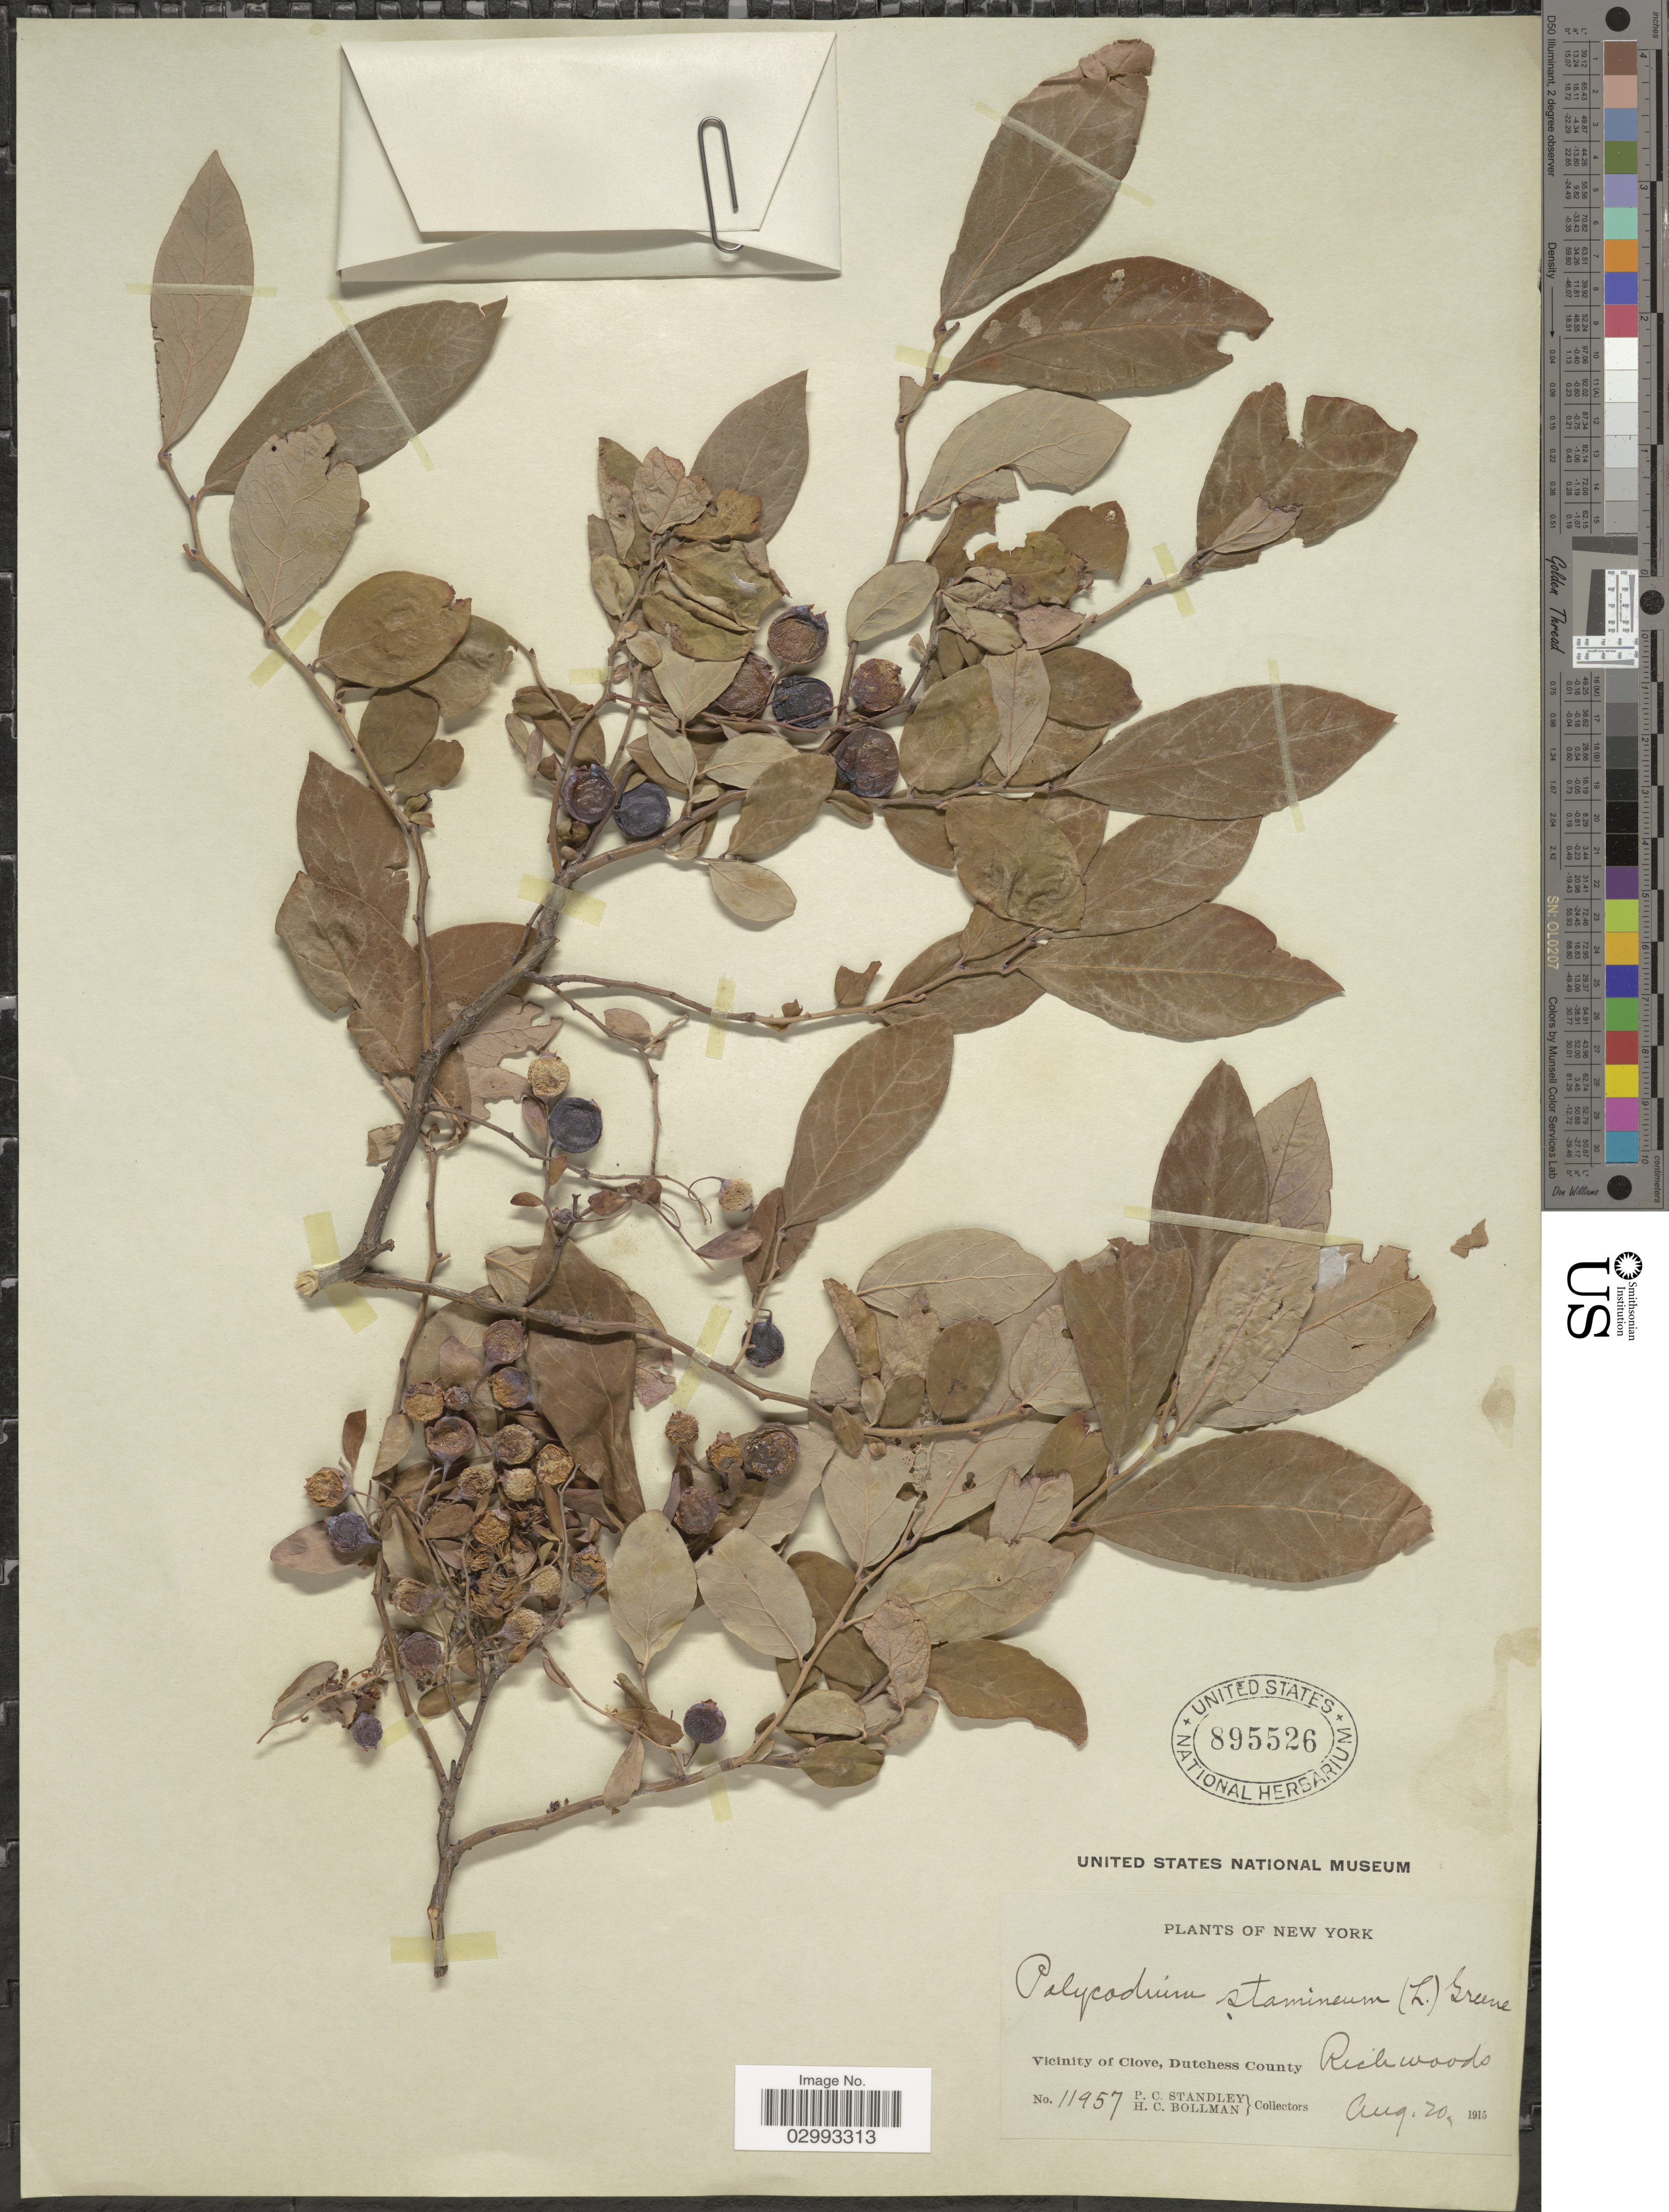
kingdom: Plantae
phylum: Tracheophyta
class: Magnoliopsida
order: Ericales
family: Ericaceae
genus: Polycodium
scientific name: Polycodium stamineum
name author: (L.) Greene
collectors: P. C. Standley & H. C. Bollman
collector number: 11957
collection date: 1915-08-20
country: United States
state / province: New York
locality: Vicinity of Clove Dutchess County.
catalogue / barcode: US 895526